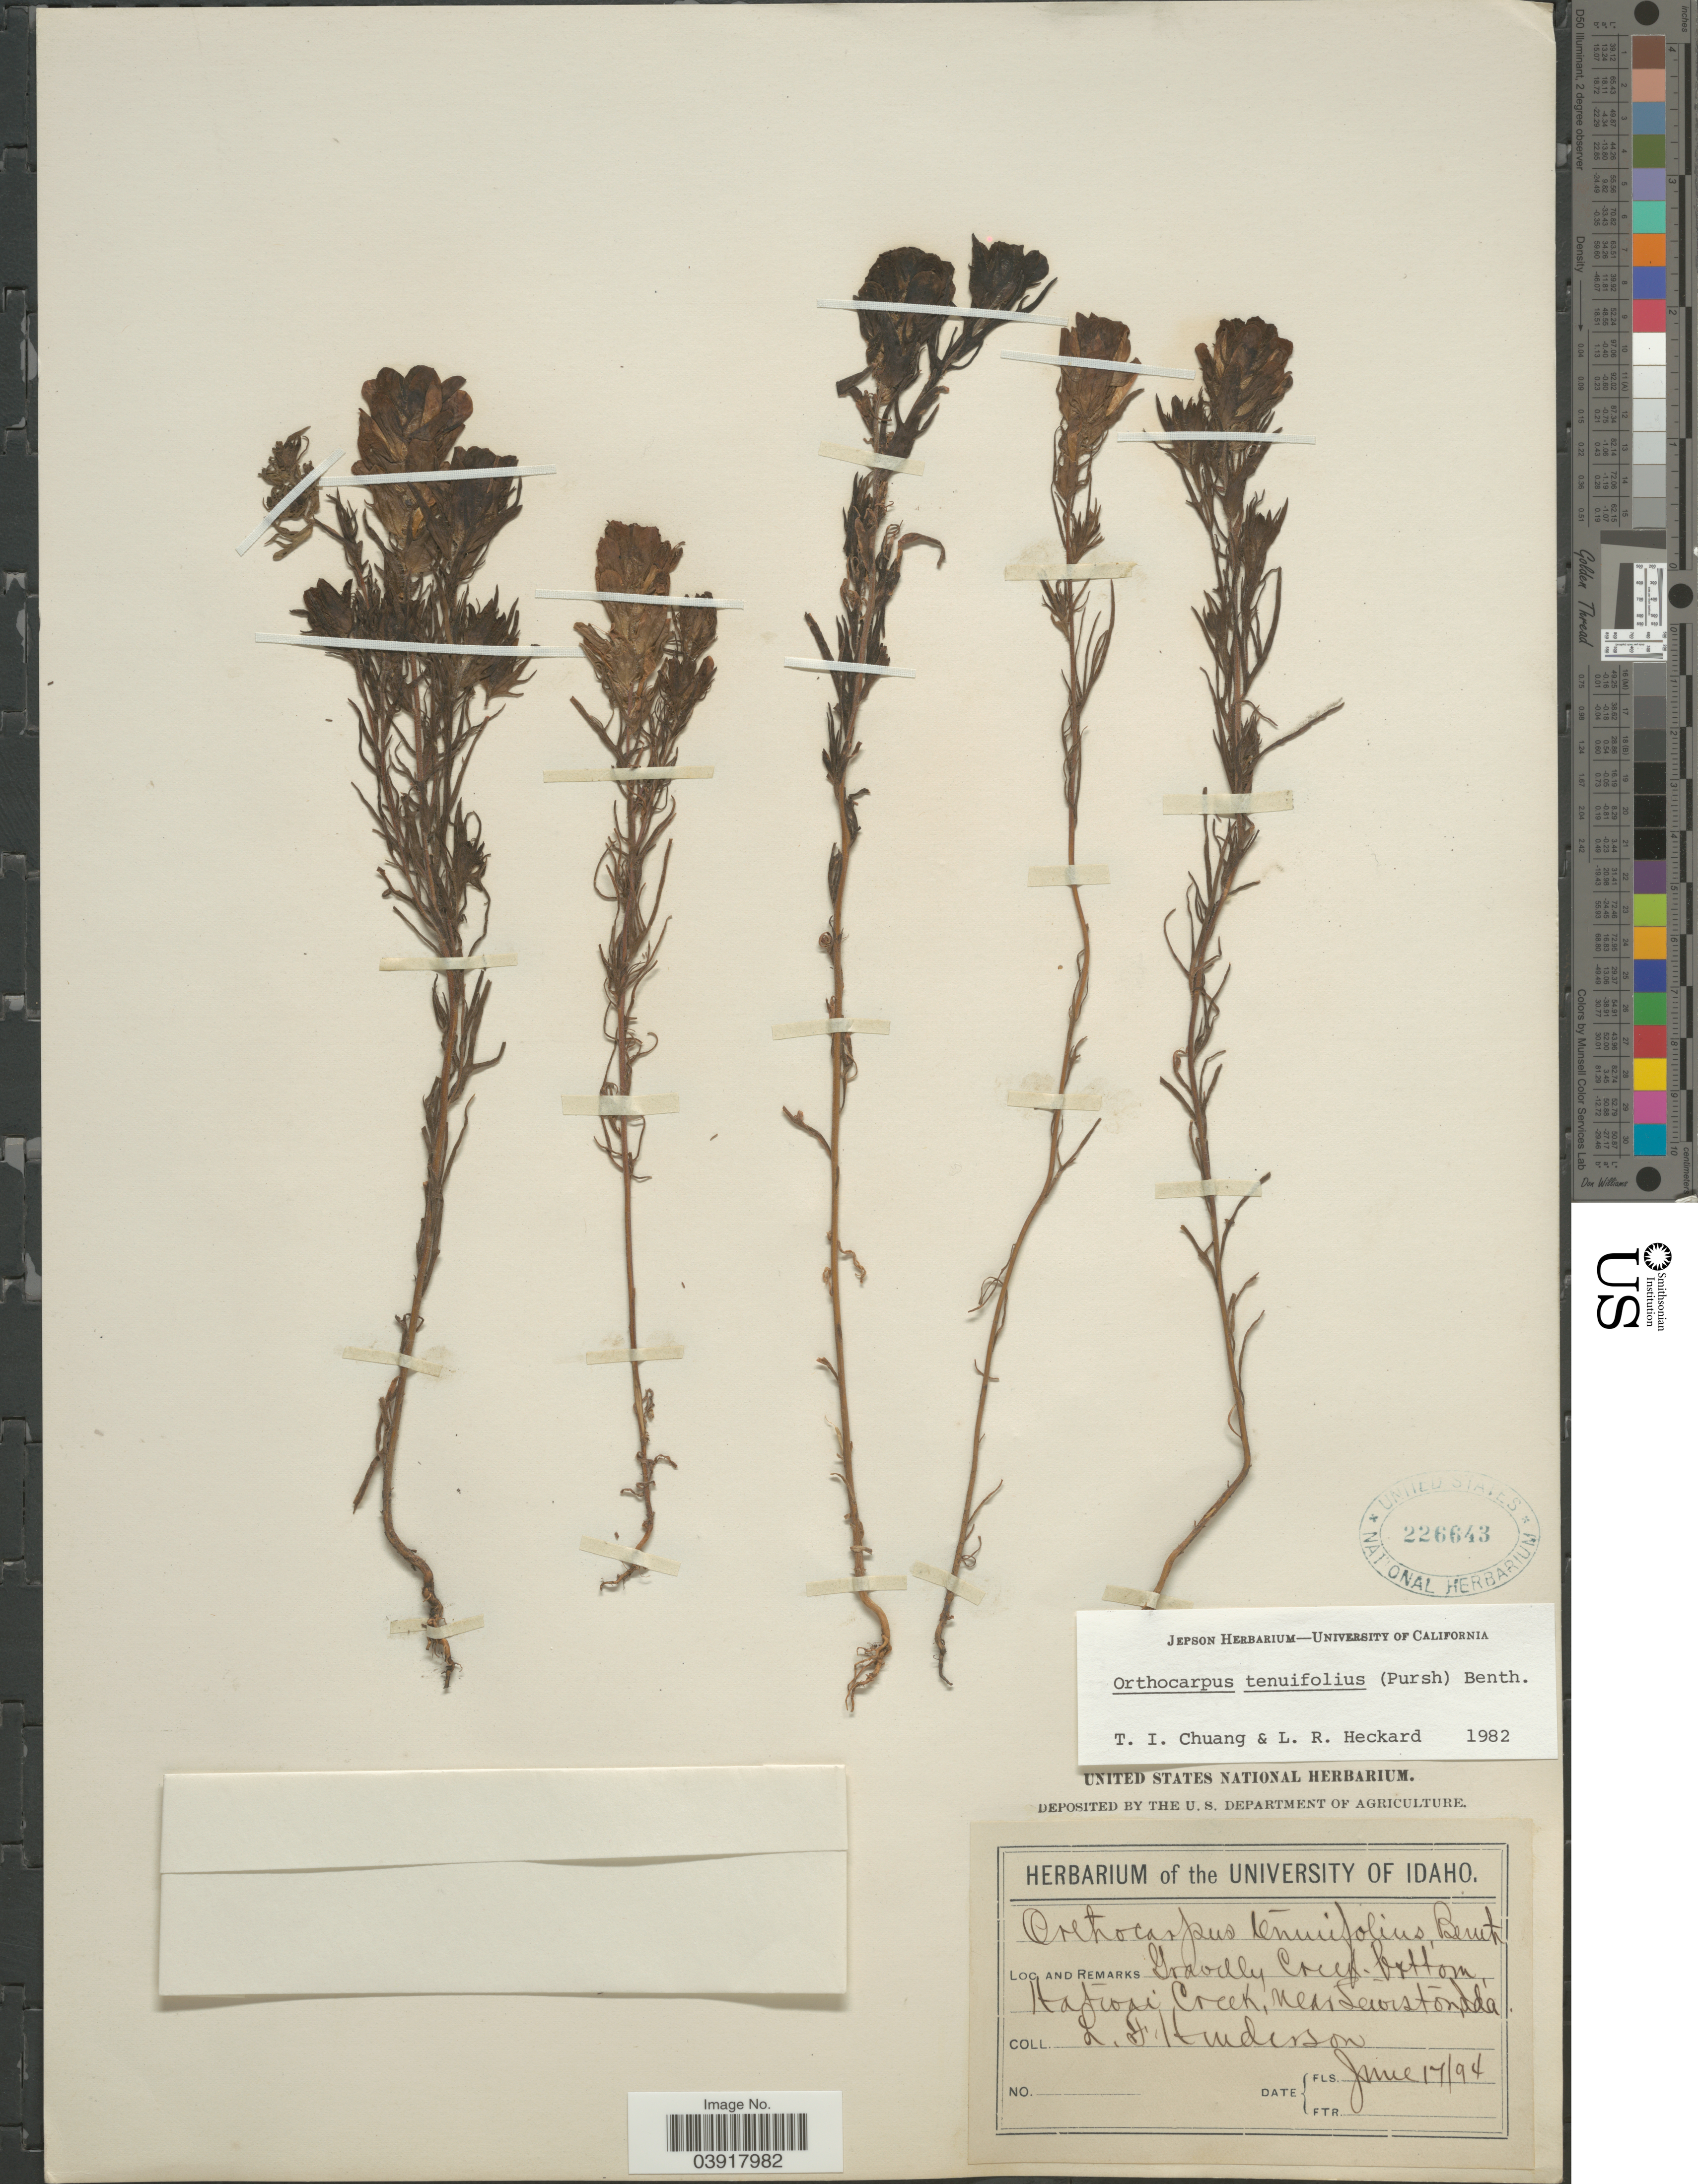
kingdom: Plantae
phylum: Tracheophyta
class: Magnoliopsida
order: Lamiales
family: Orobanchaceae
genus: Orthocarpus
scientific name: Orthocarpus tenuifolius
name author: (Pursh) Benth.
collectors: L. Henderson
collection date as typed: Transcribed d/m/y: 17/6/94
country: United States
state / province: Idaho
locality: Gravelly Creek bottom, Hatwai Creek, near Lewiston.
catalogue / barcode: US 226643